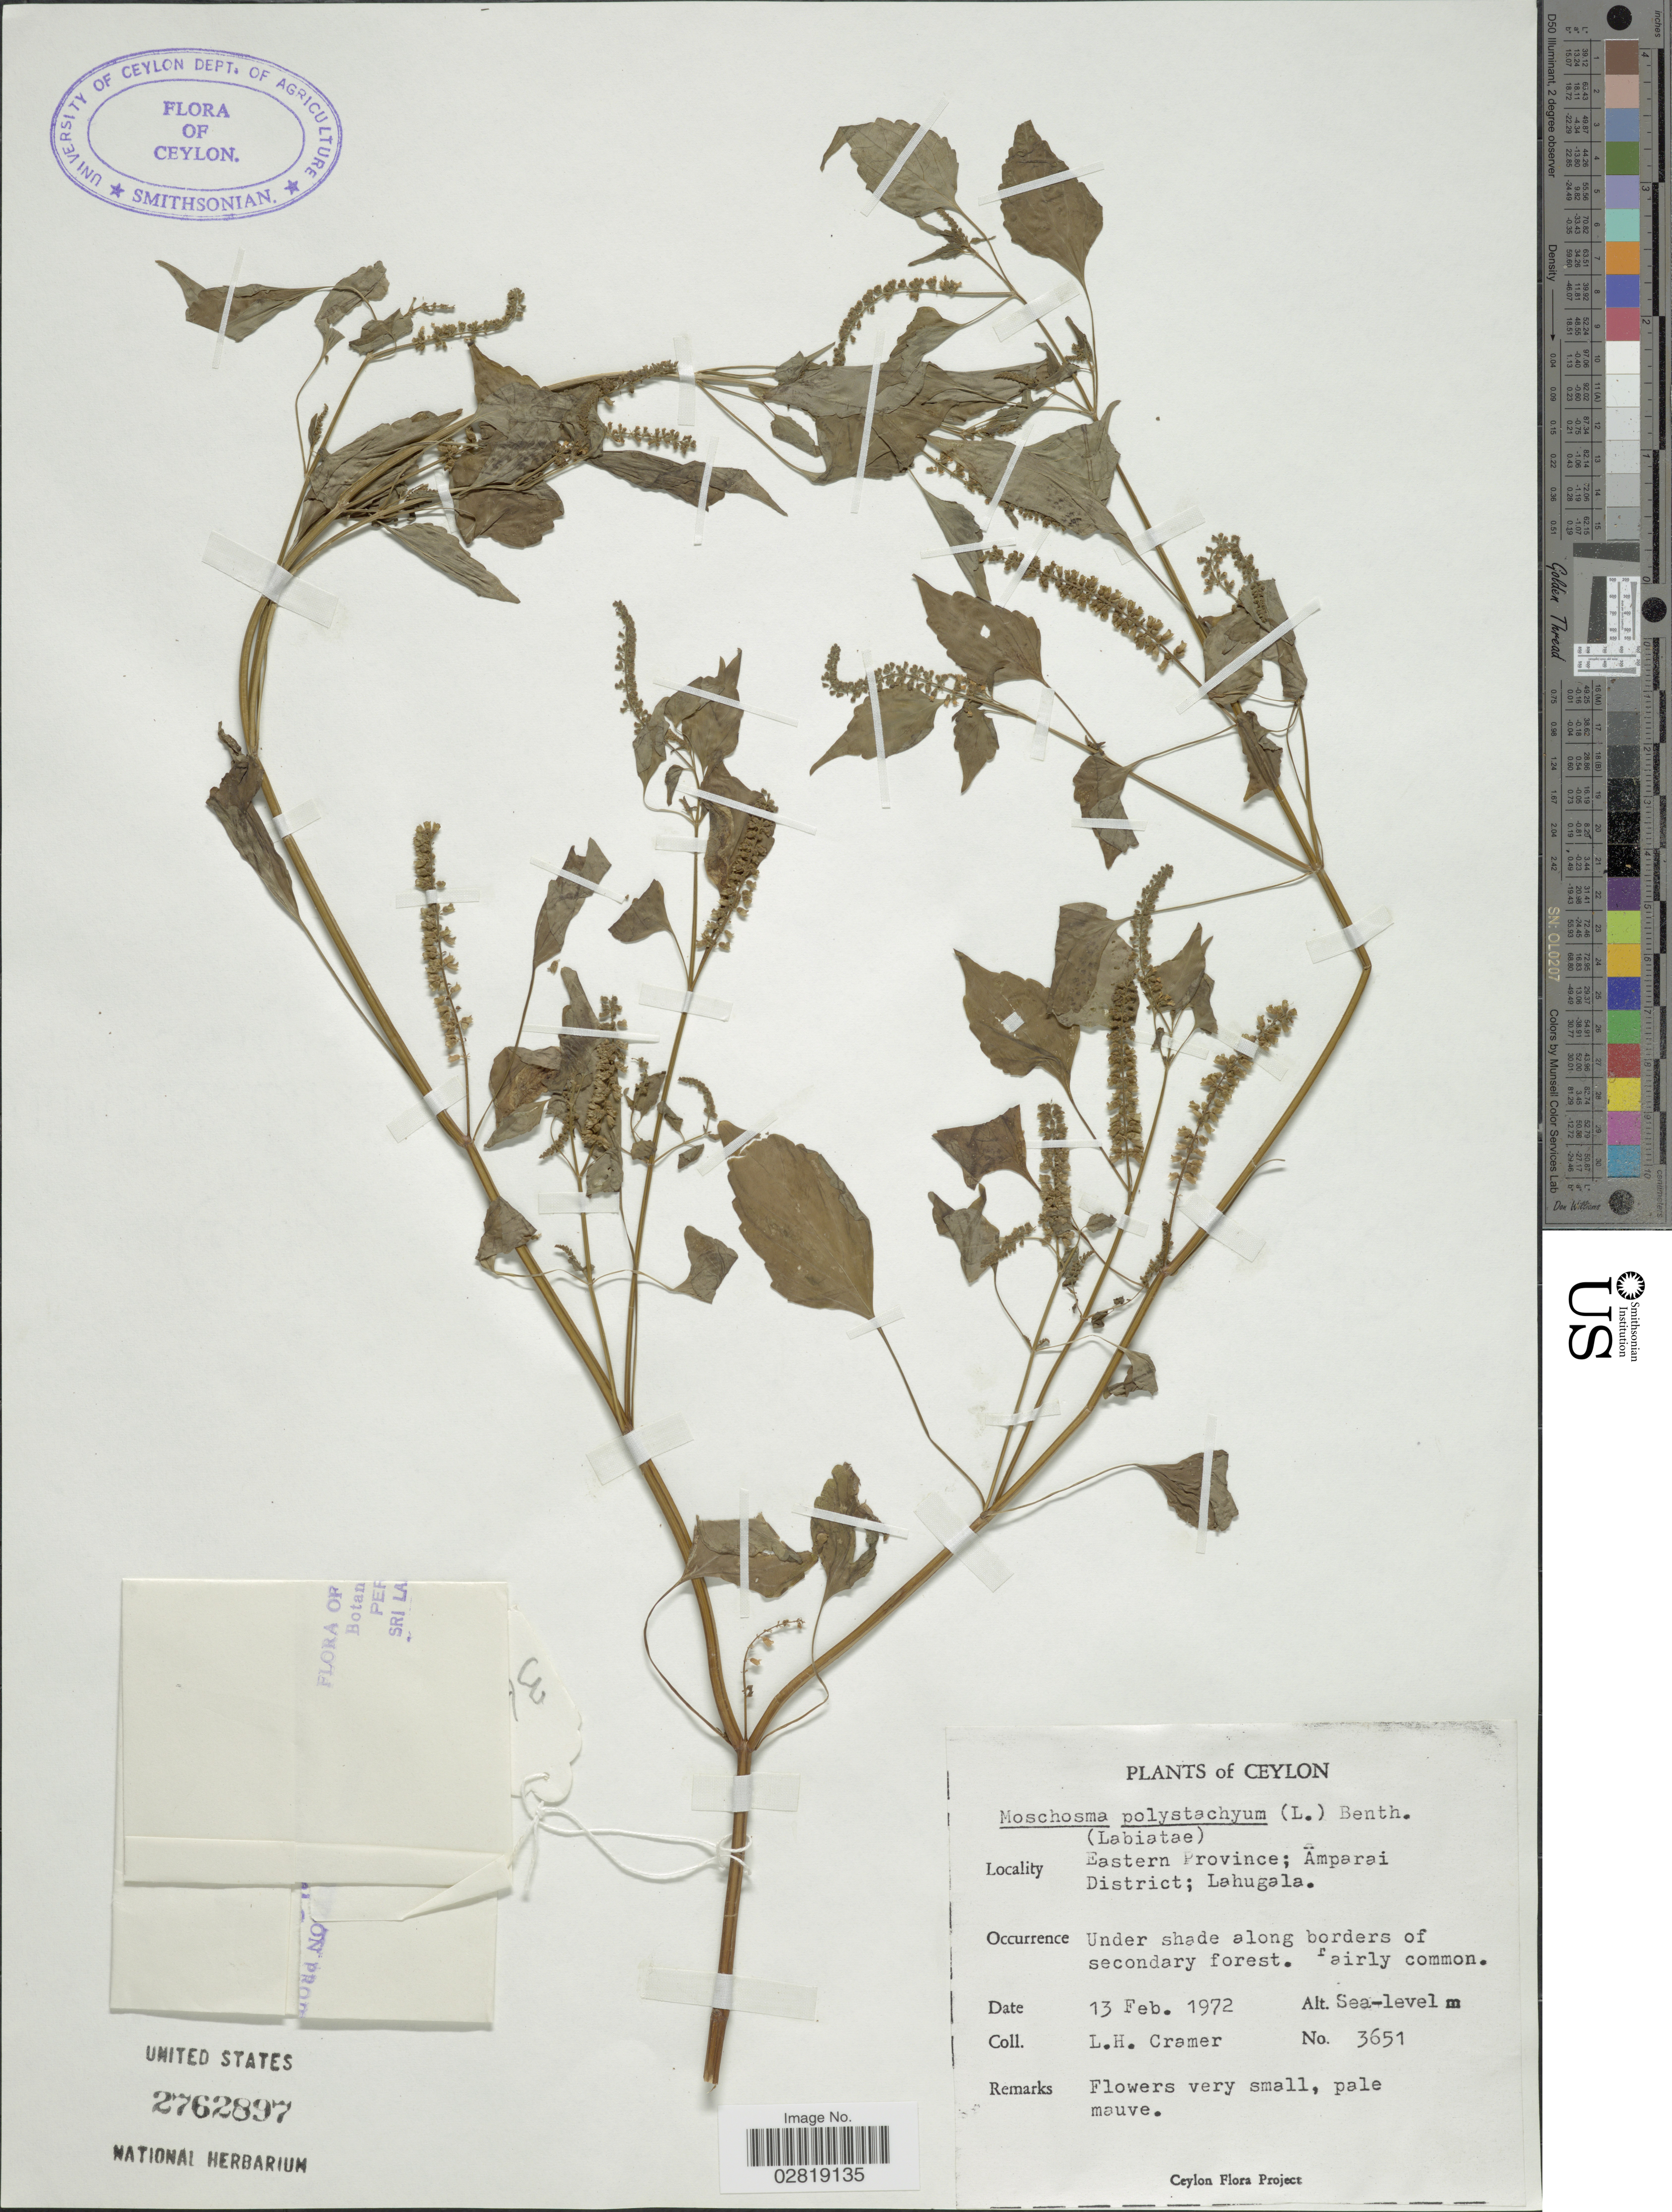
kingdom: Plantae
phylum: Tracheophyta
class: Magnoliopsida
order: Lamiales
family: Lamiaceae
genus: Basilicum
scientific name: Basilicum polystachyon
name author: (L.) Moench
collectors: L. H. Cramer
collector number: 3651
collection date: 1972-02-13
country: Sri Lanka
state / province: Eastern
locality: Ceylon. Eastern Province; Amparai District; Lahugala.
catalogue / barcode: US 2762897